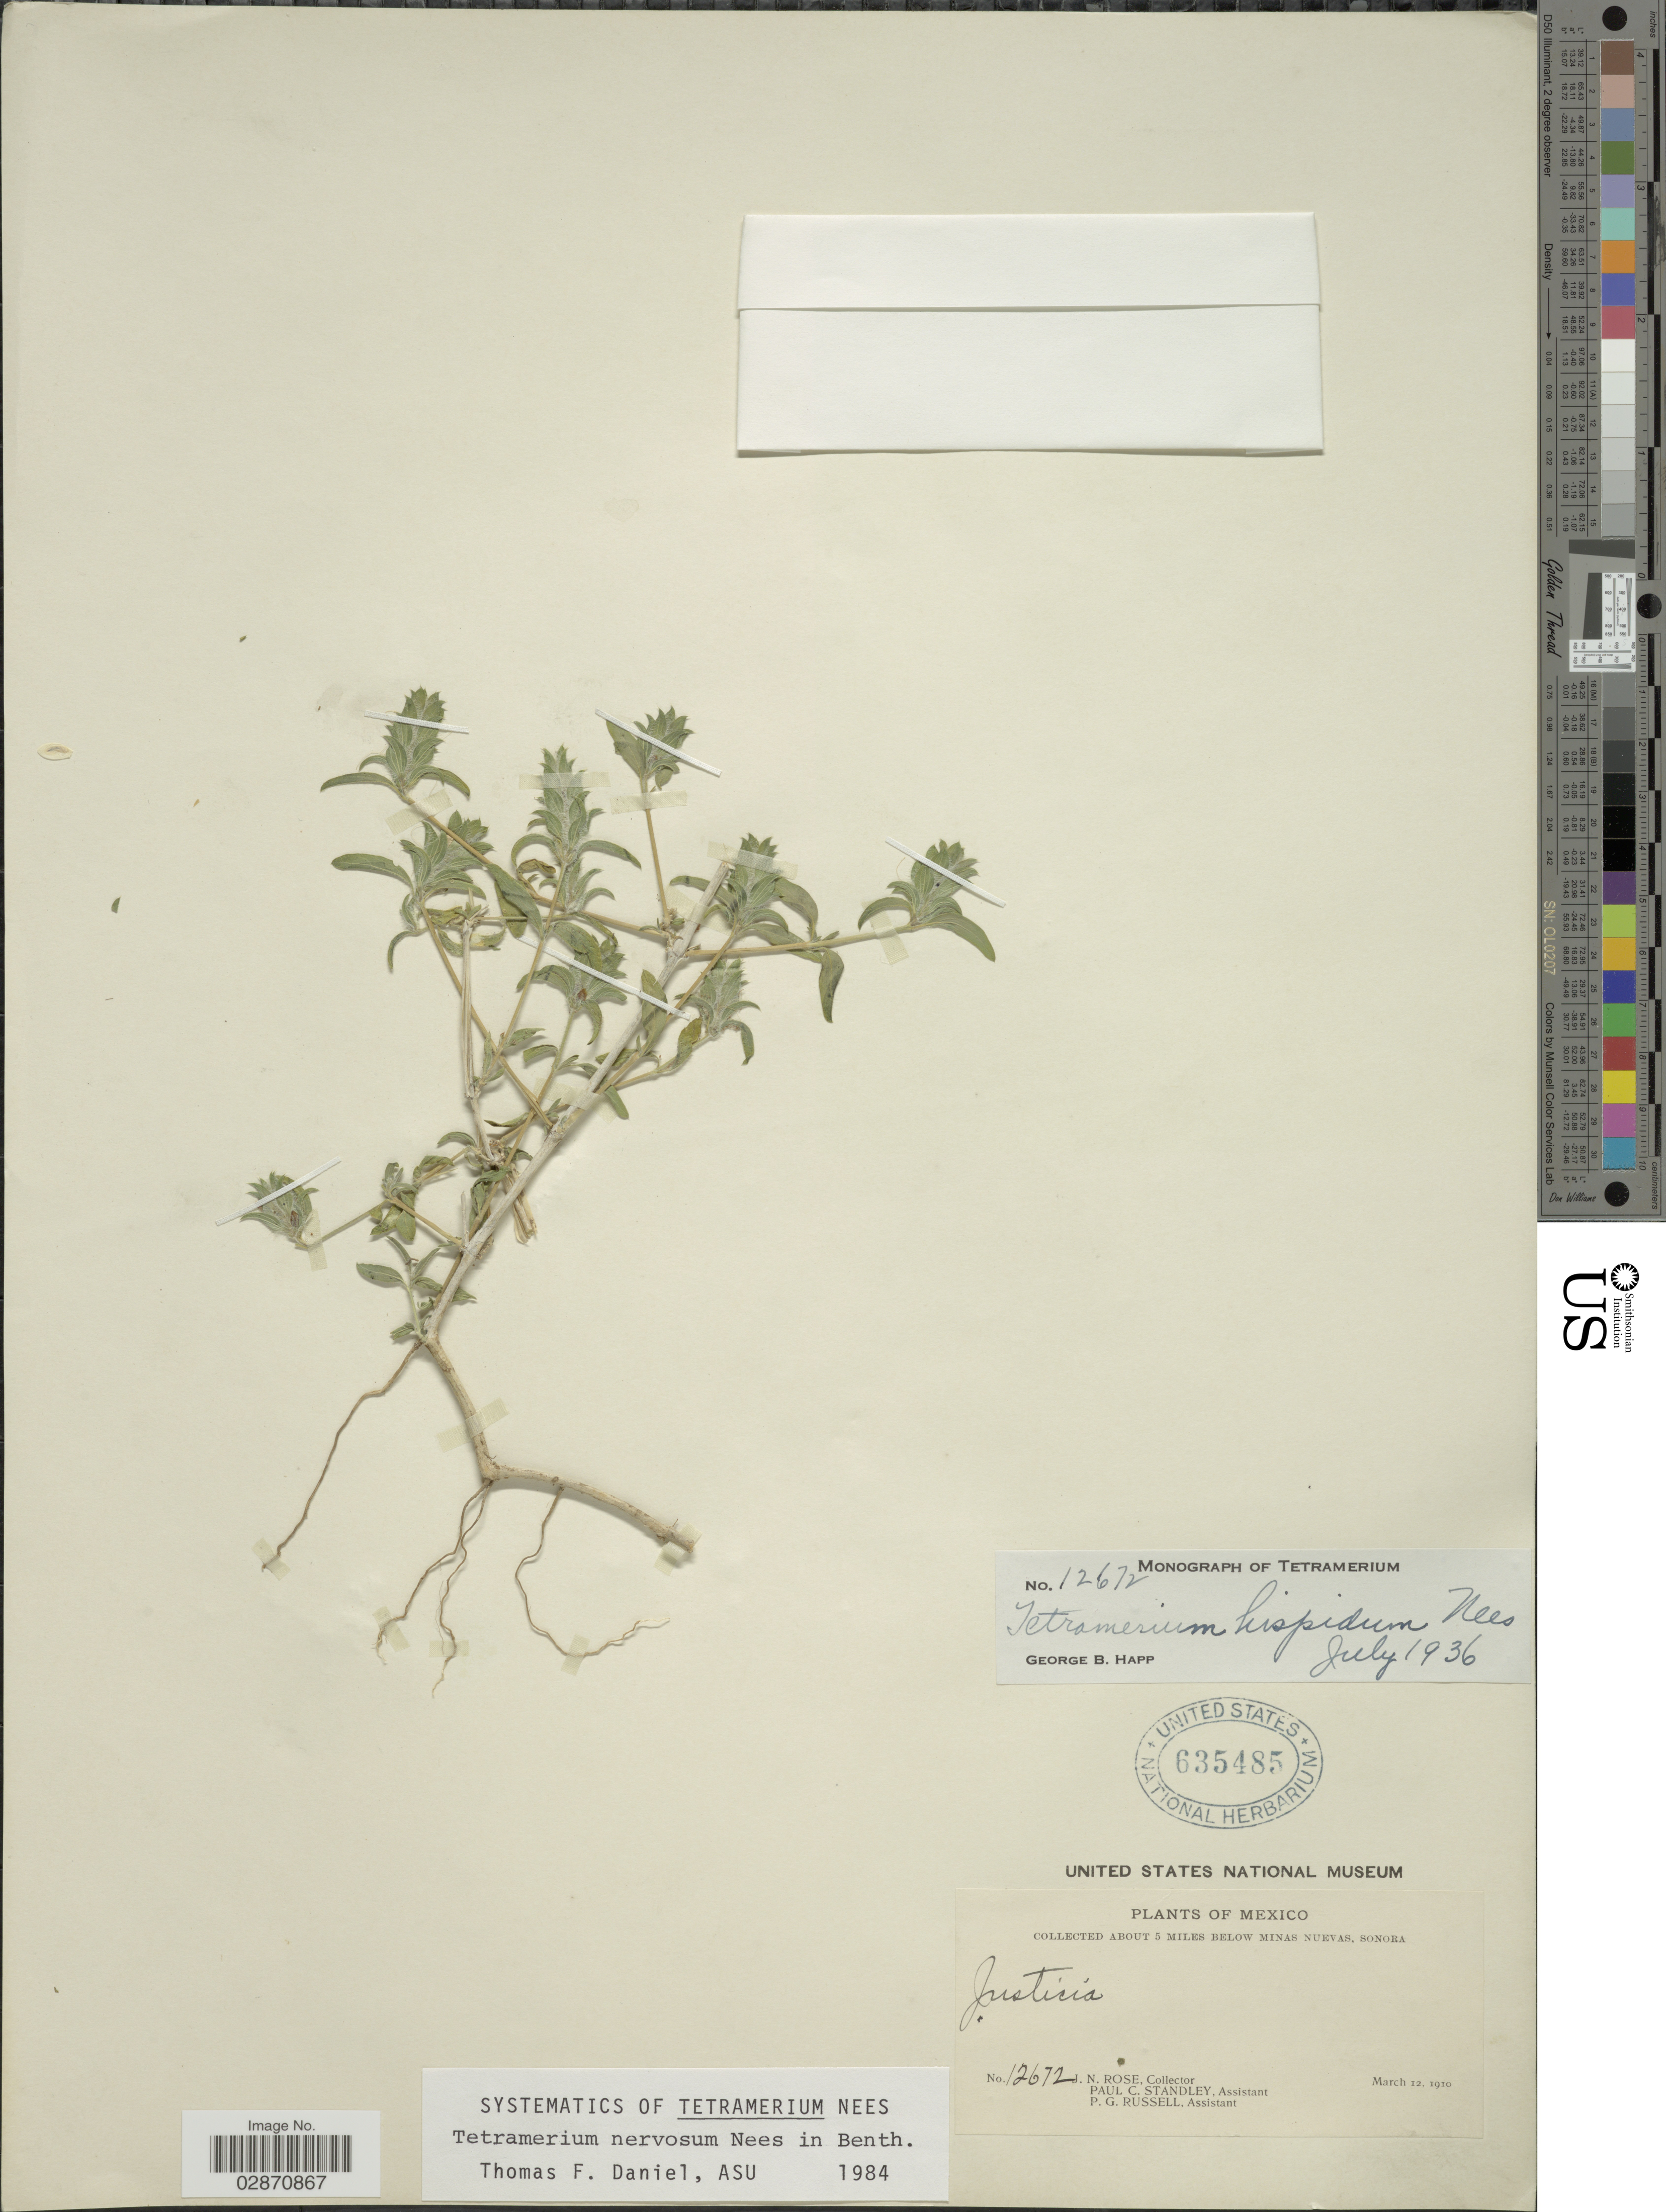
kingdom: Plantae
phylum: Tracheophyta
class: Magnoliopsida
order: Lamiales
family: Acanthaceae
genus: Tetramerium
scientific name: Tetramerium nervosum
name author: Nees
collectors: J. N. Rose, P. C. Standley & P. G. Russell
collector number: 12672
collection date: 1910-03-12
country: Mexico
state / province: Sonora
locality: About 5 miles below Minas Nuevas.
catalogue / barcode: US 635485